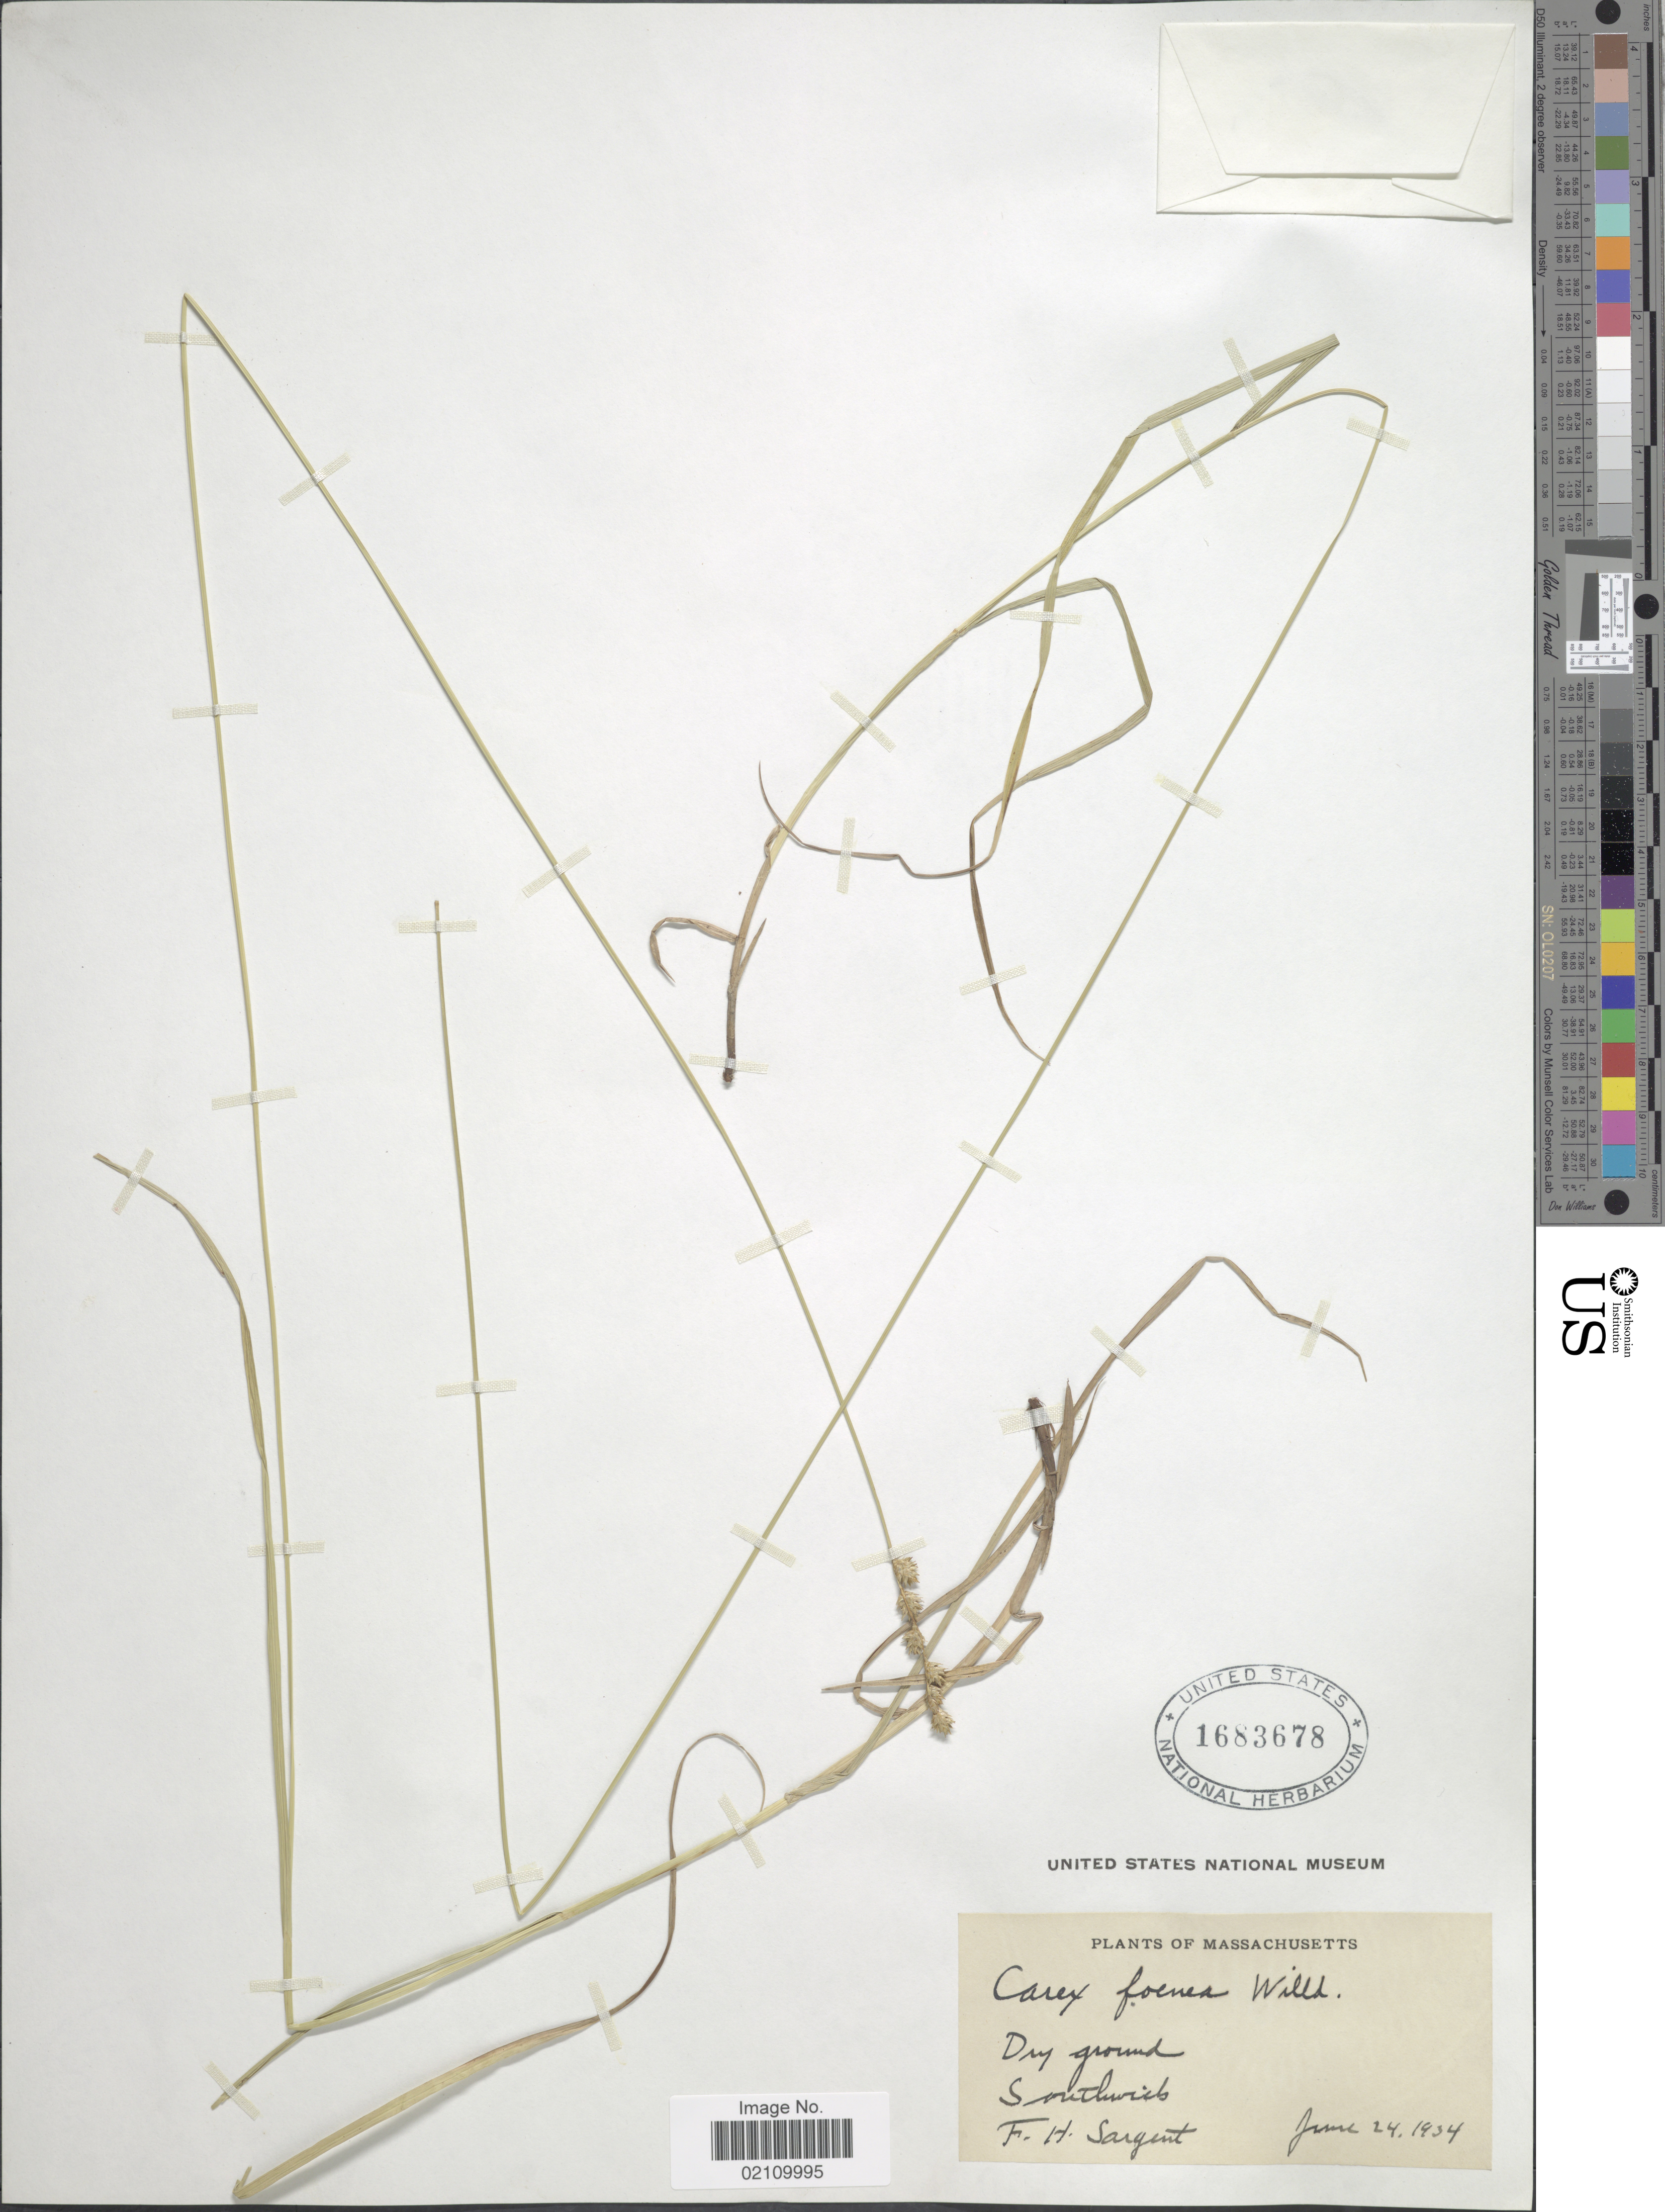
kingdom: Plantae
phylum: Tracheophyta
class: Liliopsida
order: Poales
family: Cyperaceae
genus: Carex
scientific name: Carex foenea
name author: Willd.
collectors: F. H. Sargent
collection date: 1934-06-24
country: United States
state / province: Massachusetts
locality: Dry ground. Southwicks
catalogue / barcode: US 1683678